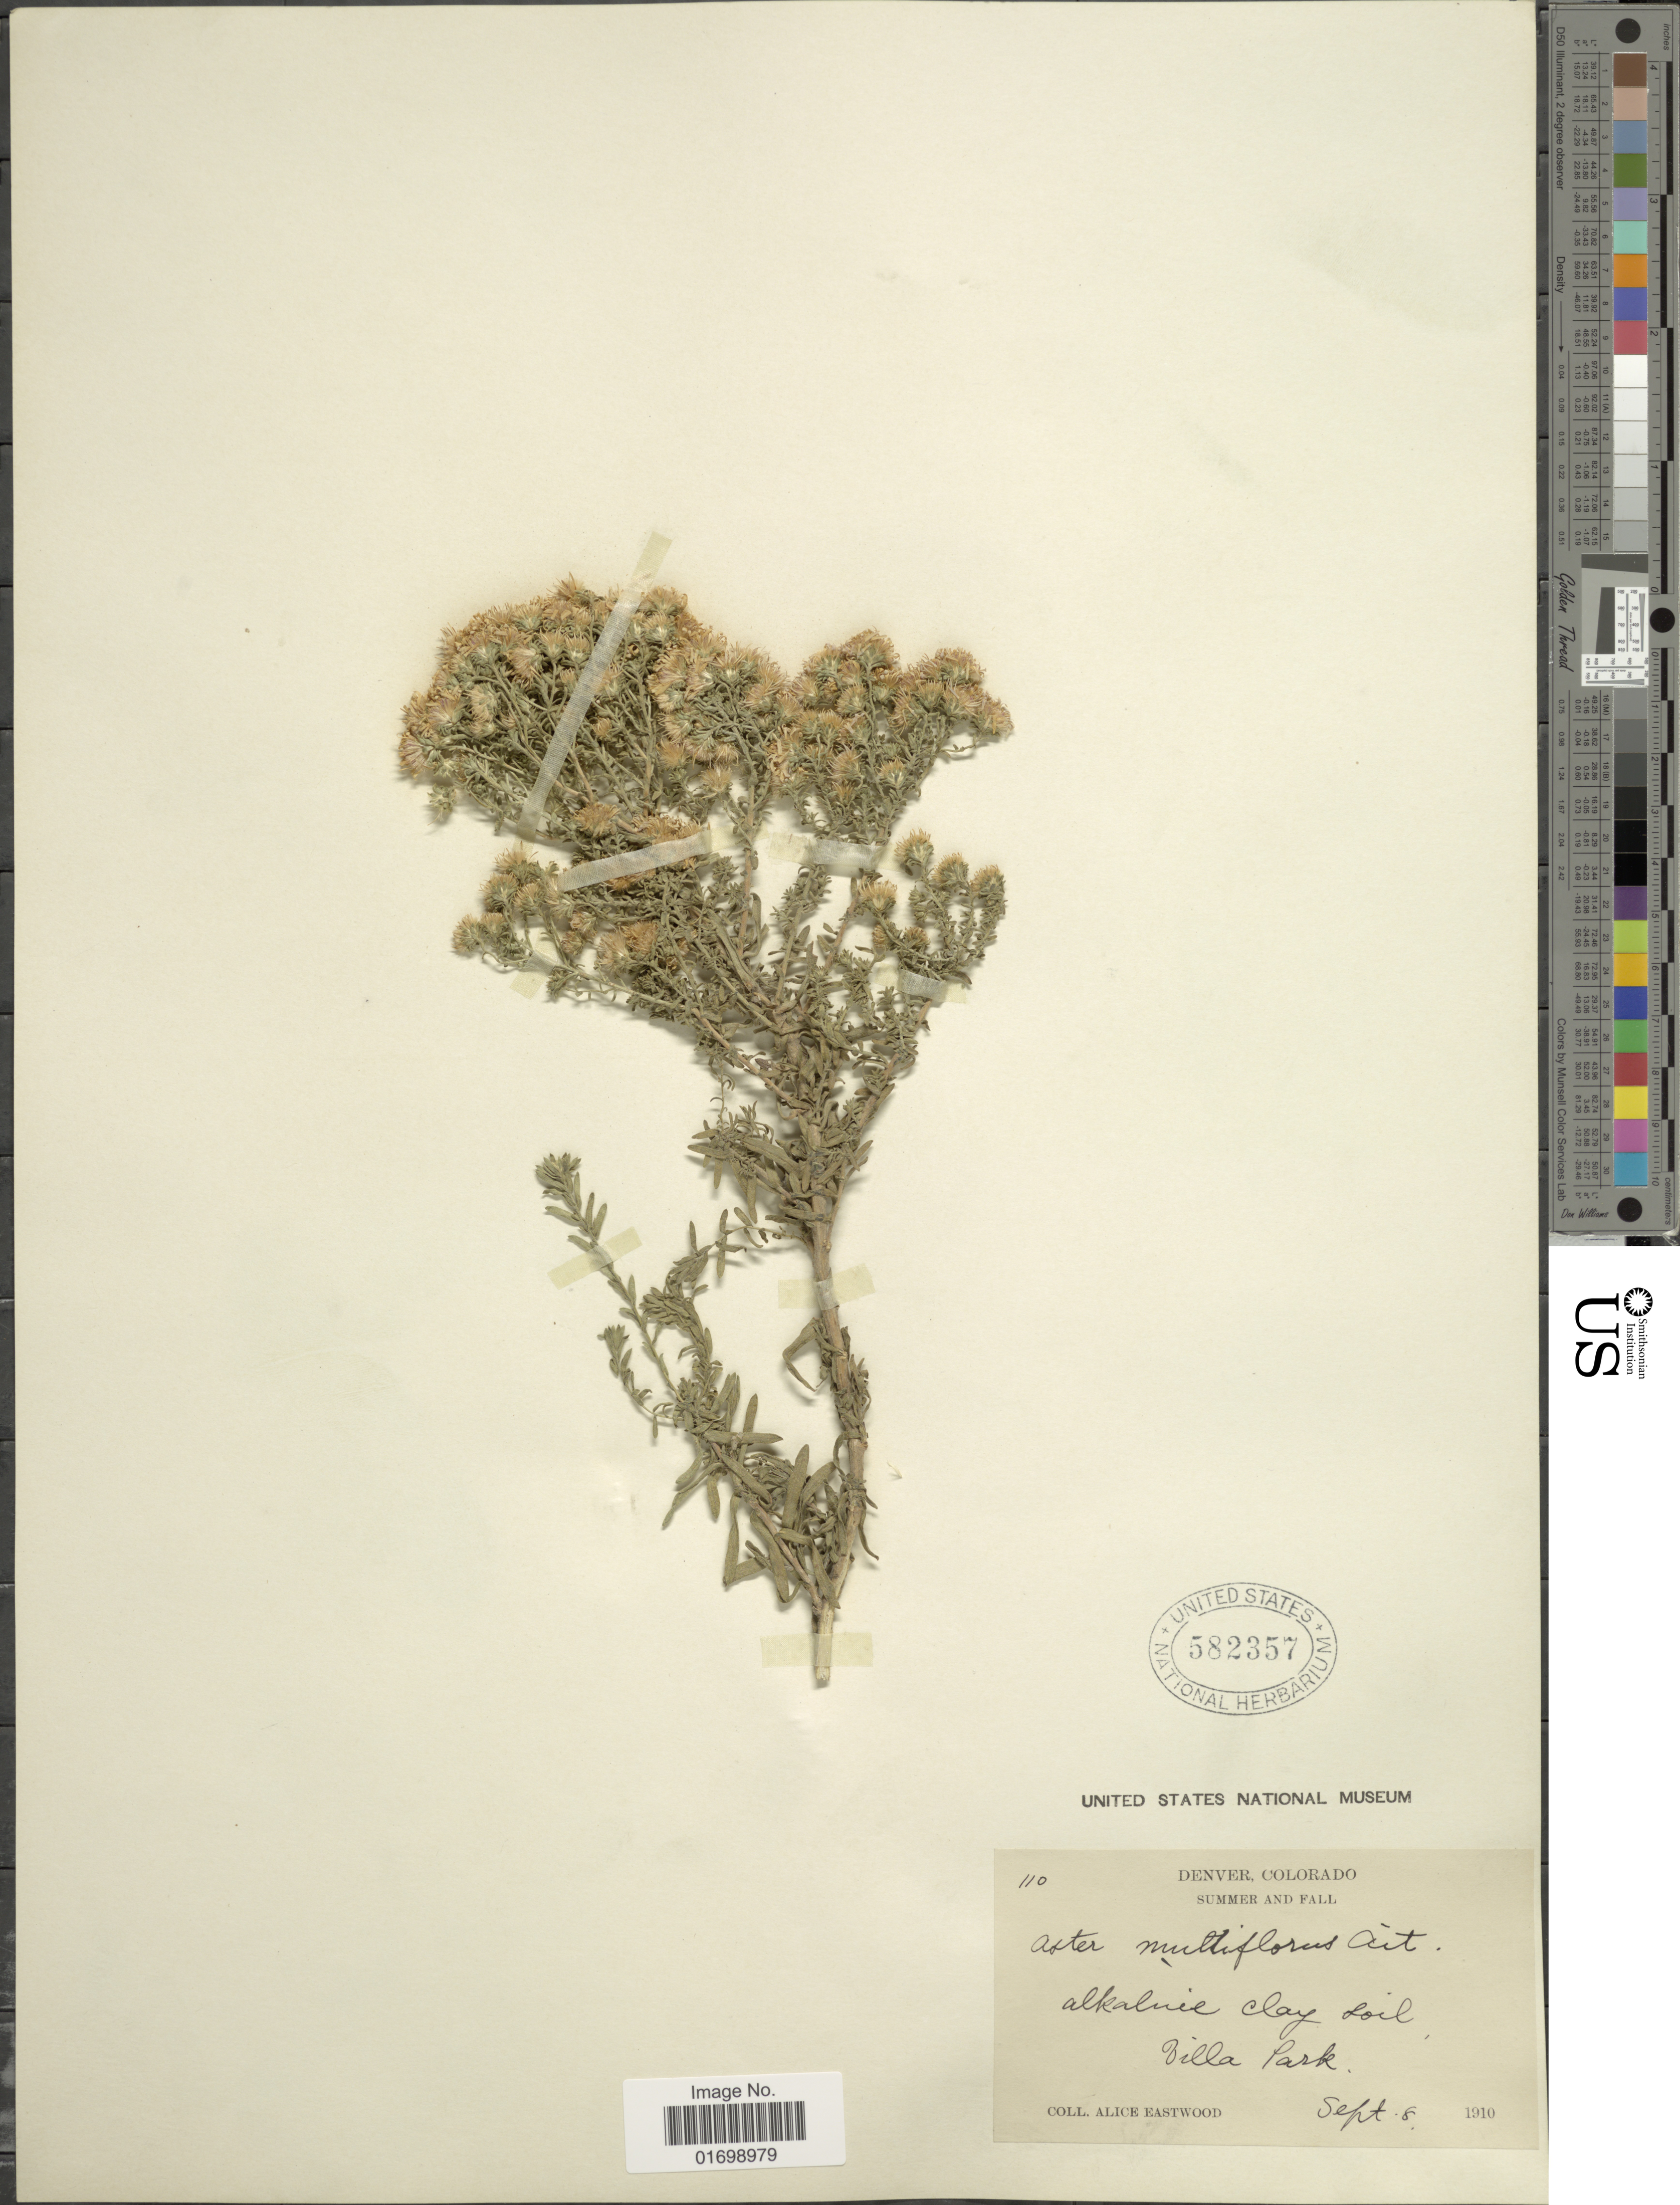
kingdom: Plantae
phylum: Tracheophyta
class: Magnoliopsida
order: Asterales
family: Asteraceae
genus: Symphyotrichum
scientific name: Symphyotrichum ericoides var. ericoides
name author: (L.) G.L. Nesom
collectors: A. Eastwood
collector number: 110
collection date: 1910-09-08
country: United States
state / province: Colorado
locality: Denver, summer and fall, alkaline clay soil, Villa Park.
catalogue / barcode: US 582357